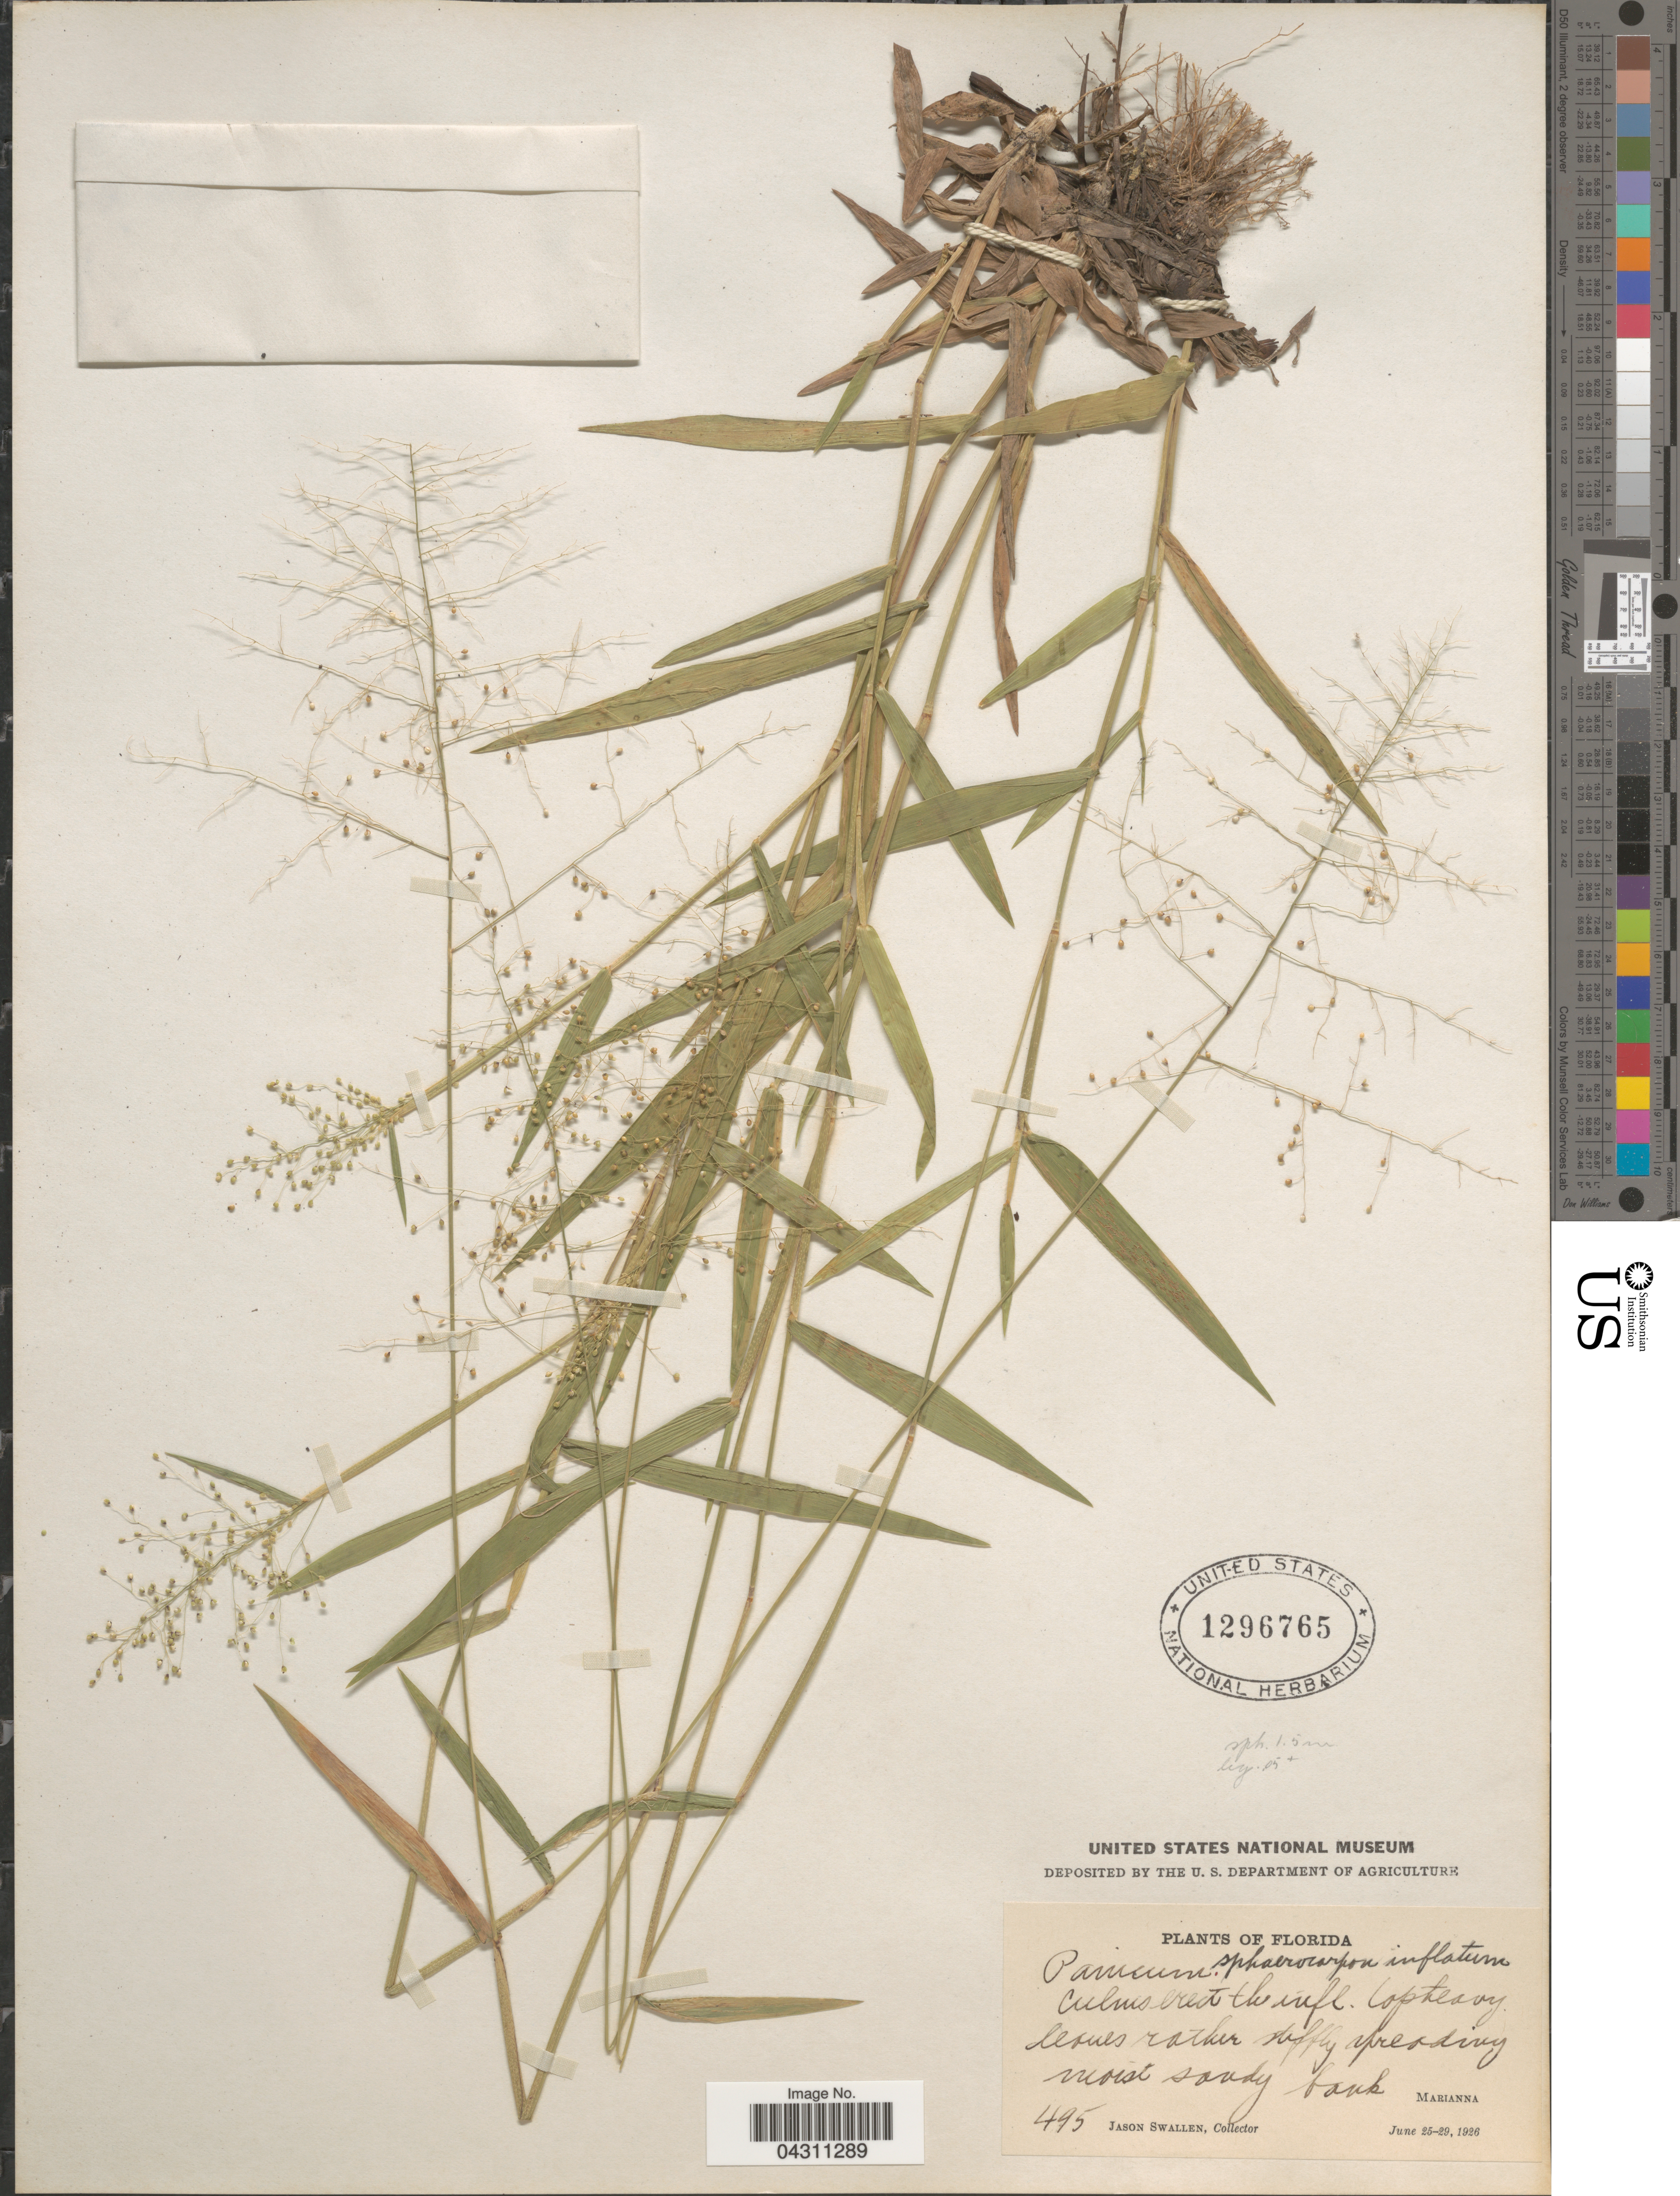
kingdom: Plantae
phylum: Tracheophyta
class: Liliopsida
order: Poales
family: Poaceae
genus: Dichanthelium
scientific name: Dichanthelium sphaerocarpon var. sphaerocarpon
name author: (Elliott) Gould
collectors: J. R. Swallen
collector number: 495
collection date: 1926-06-25/1926-06-29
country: United States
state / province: Florida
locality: Marianna.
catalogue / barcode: US 1296765